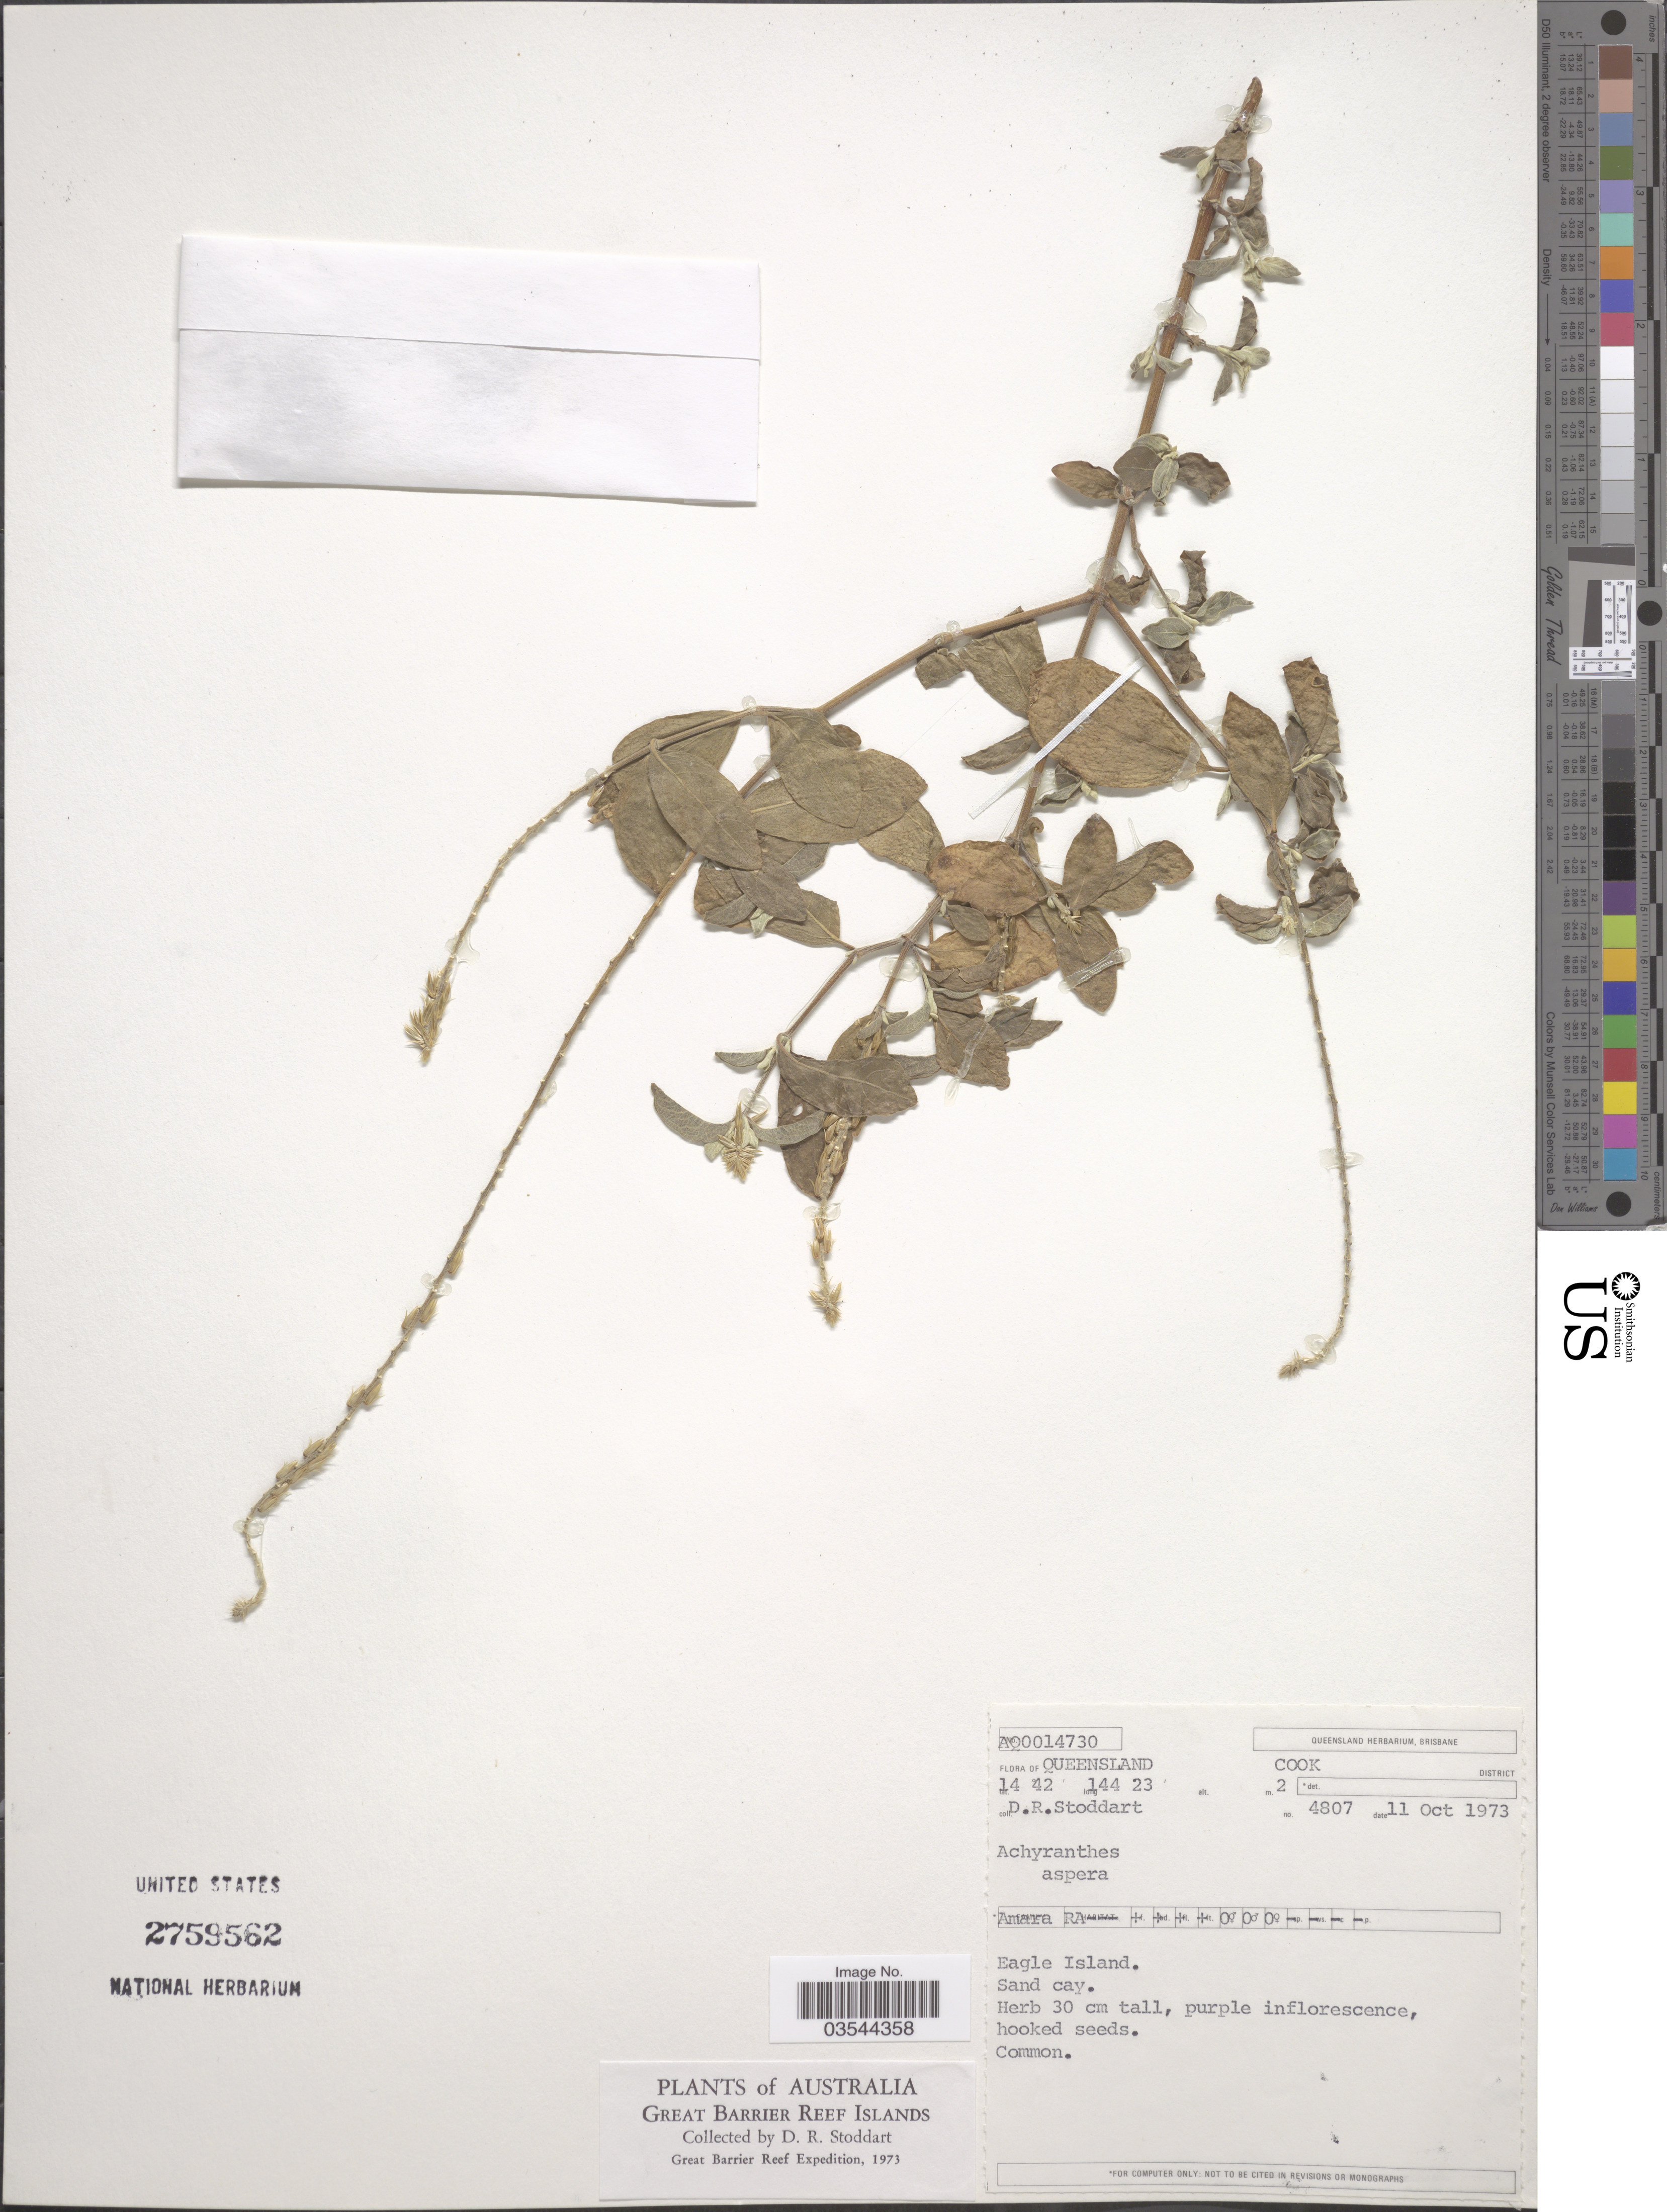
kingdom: Plantae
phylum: Tracheophyta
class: Magnoliopsida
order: Caryophyllales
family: Amaranthaceae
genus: Achyranthes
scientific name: Achyranthes aspera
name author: L.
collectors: D. R. Stoddart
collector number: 4807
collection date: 1973-10-11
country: Australia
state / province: Queensland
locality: Cook District. Eagle Island. Sand cay. Great Barrier Reef Islands.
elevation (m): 2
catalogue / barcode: US 2759562